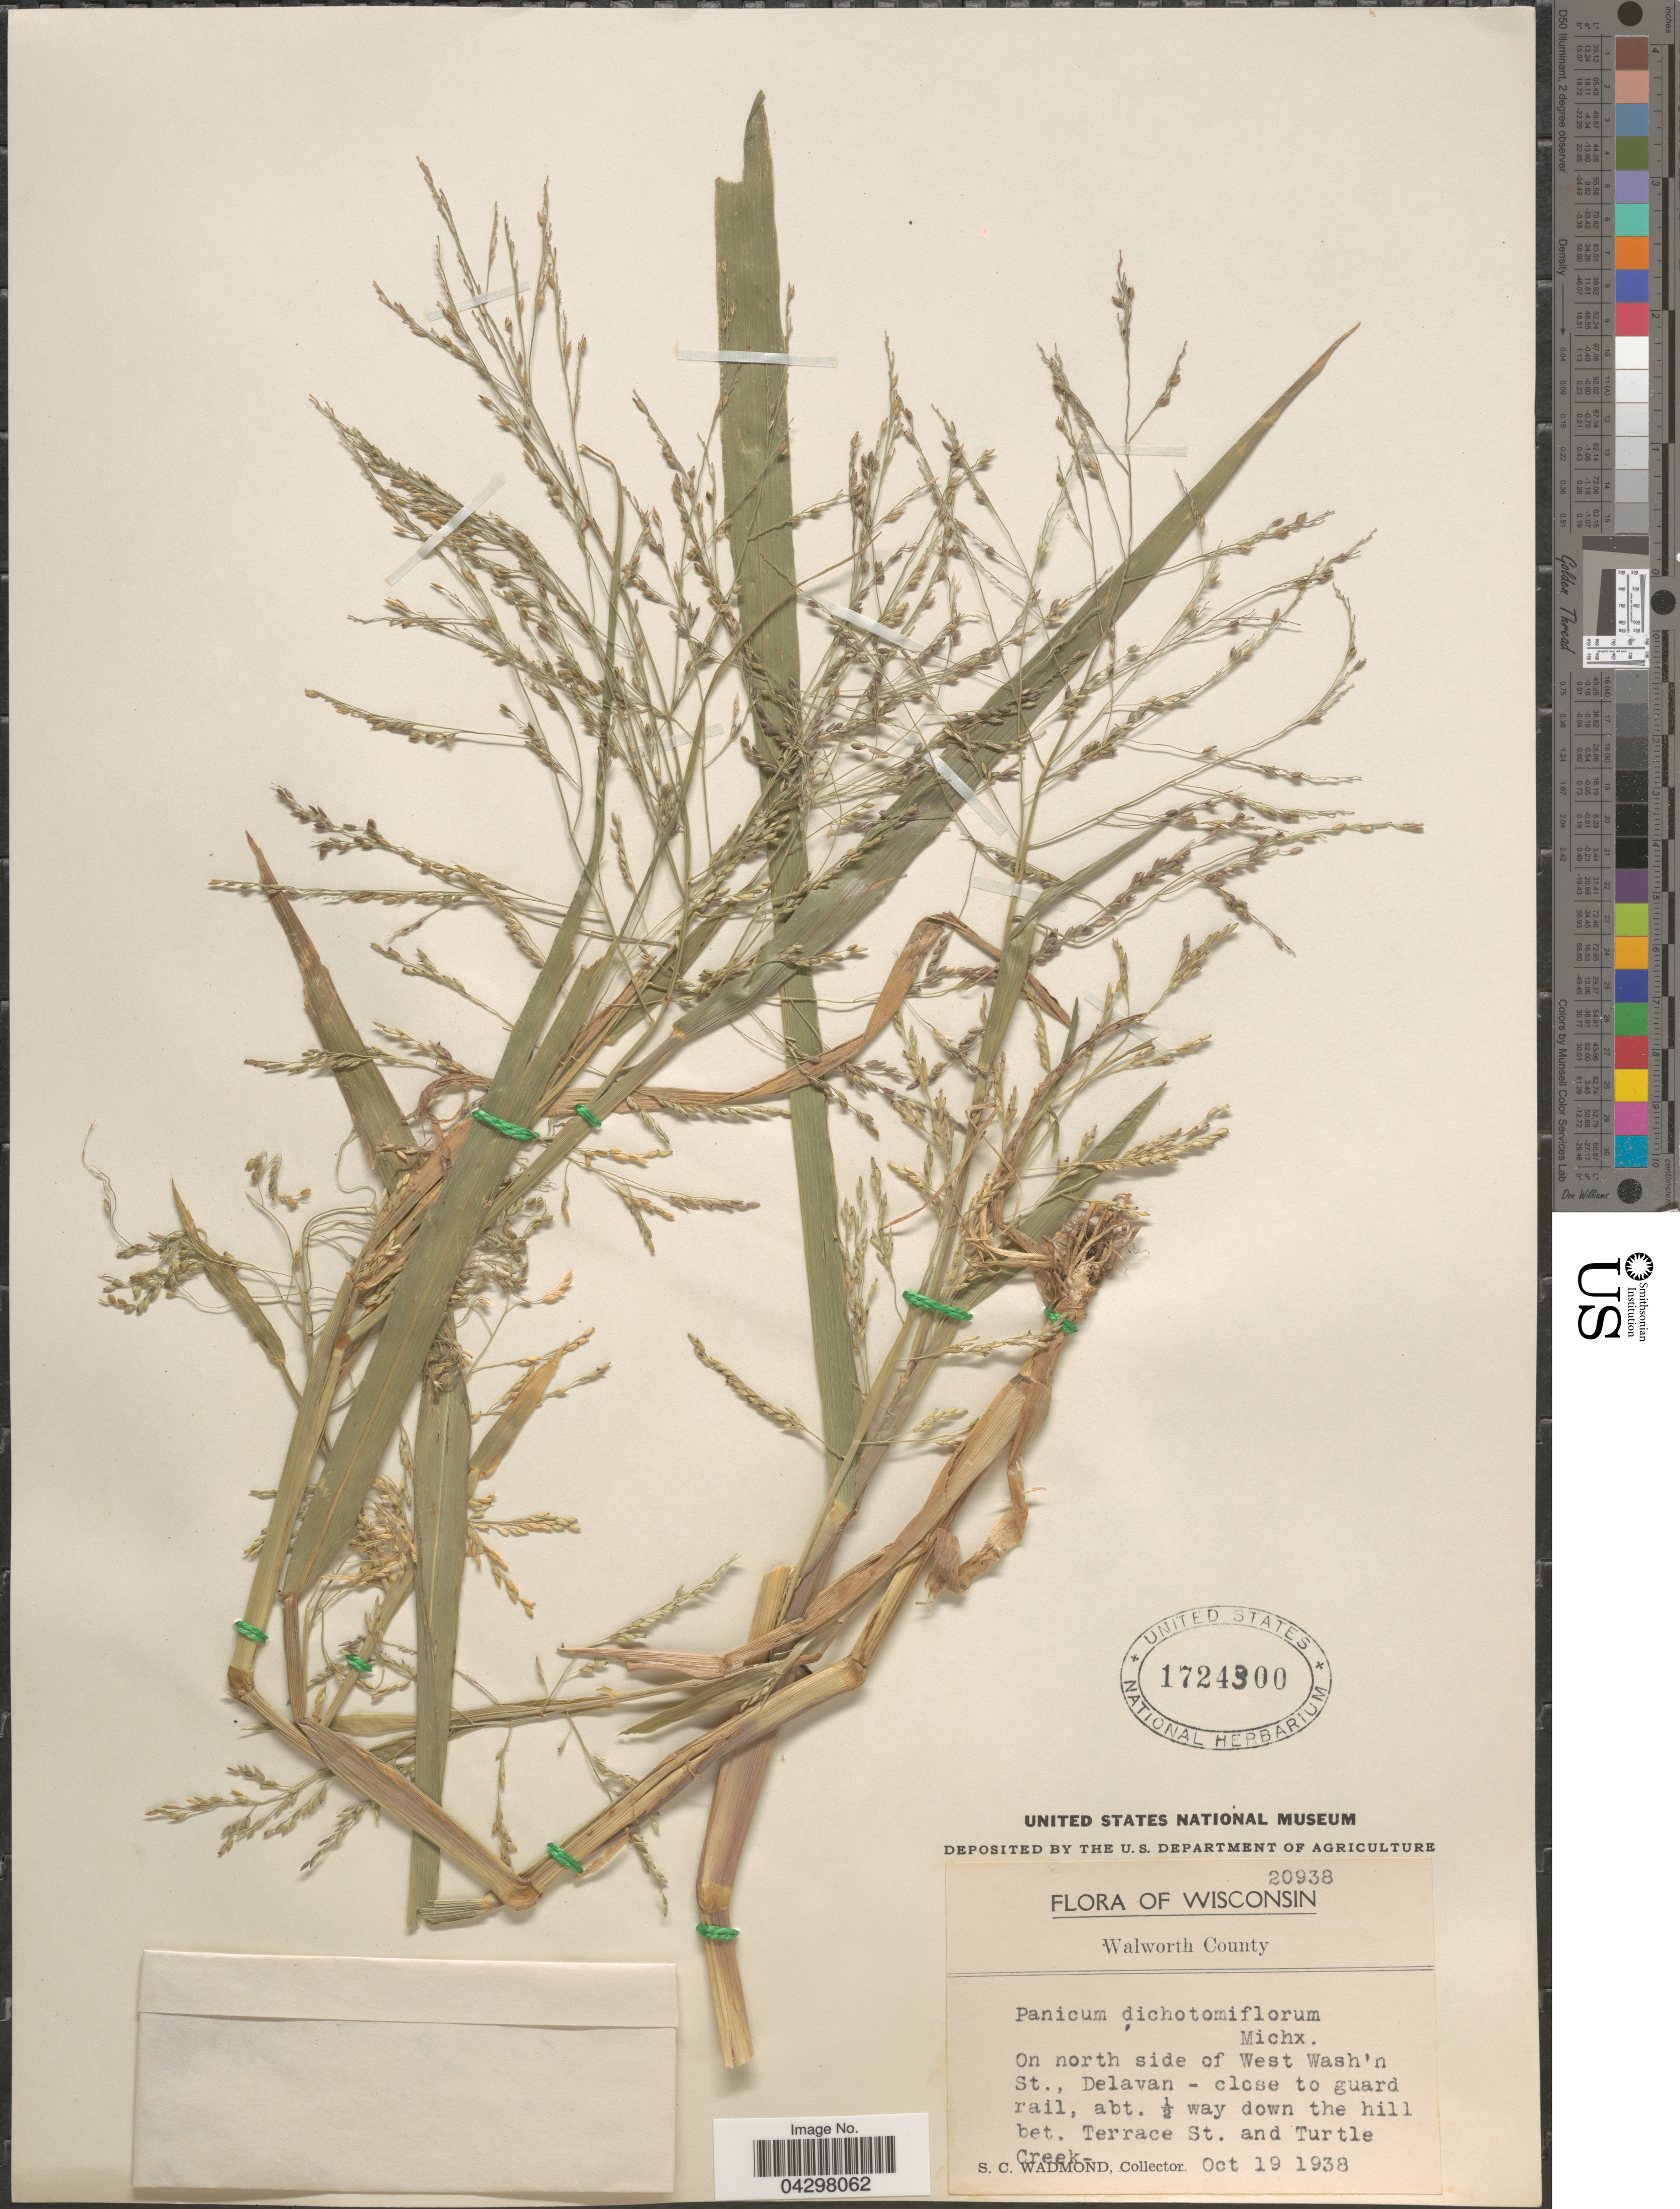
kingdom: Plantae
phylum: Tracheophyta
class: Liliopsida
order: Poales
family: Poaceae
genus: Panicum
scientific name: Panicum dichotomiflorum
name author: Michx.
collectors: S. Wadmond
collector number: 20938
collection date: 1938-10-19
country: United States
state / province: Wisconsin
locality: Walworth County. On north side of West Wash'n St., Delavan - close to guard rail, abt. ½ way down the hill bet. Terrace St. and Turtle Creek.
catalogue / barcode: US 1724300